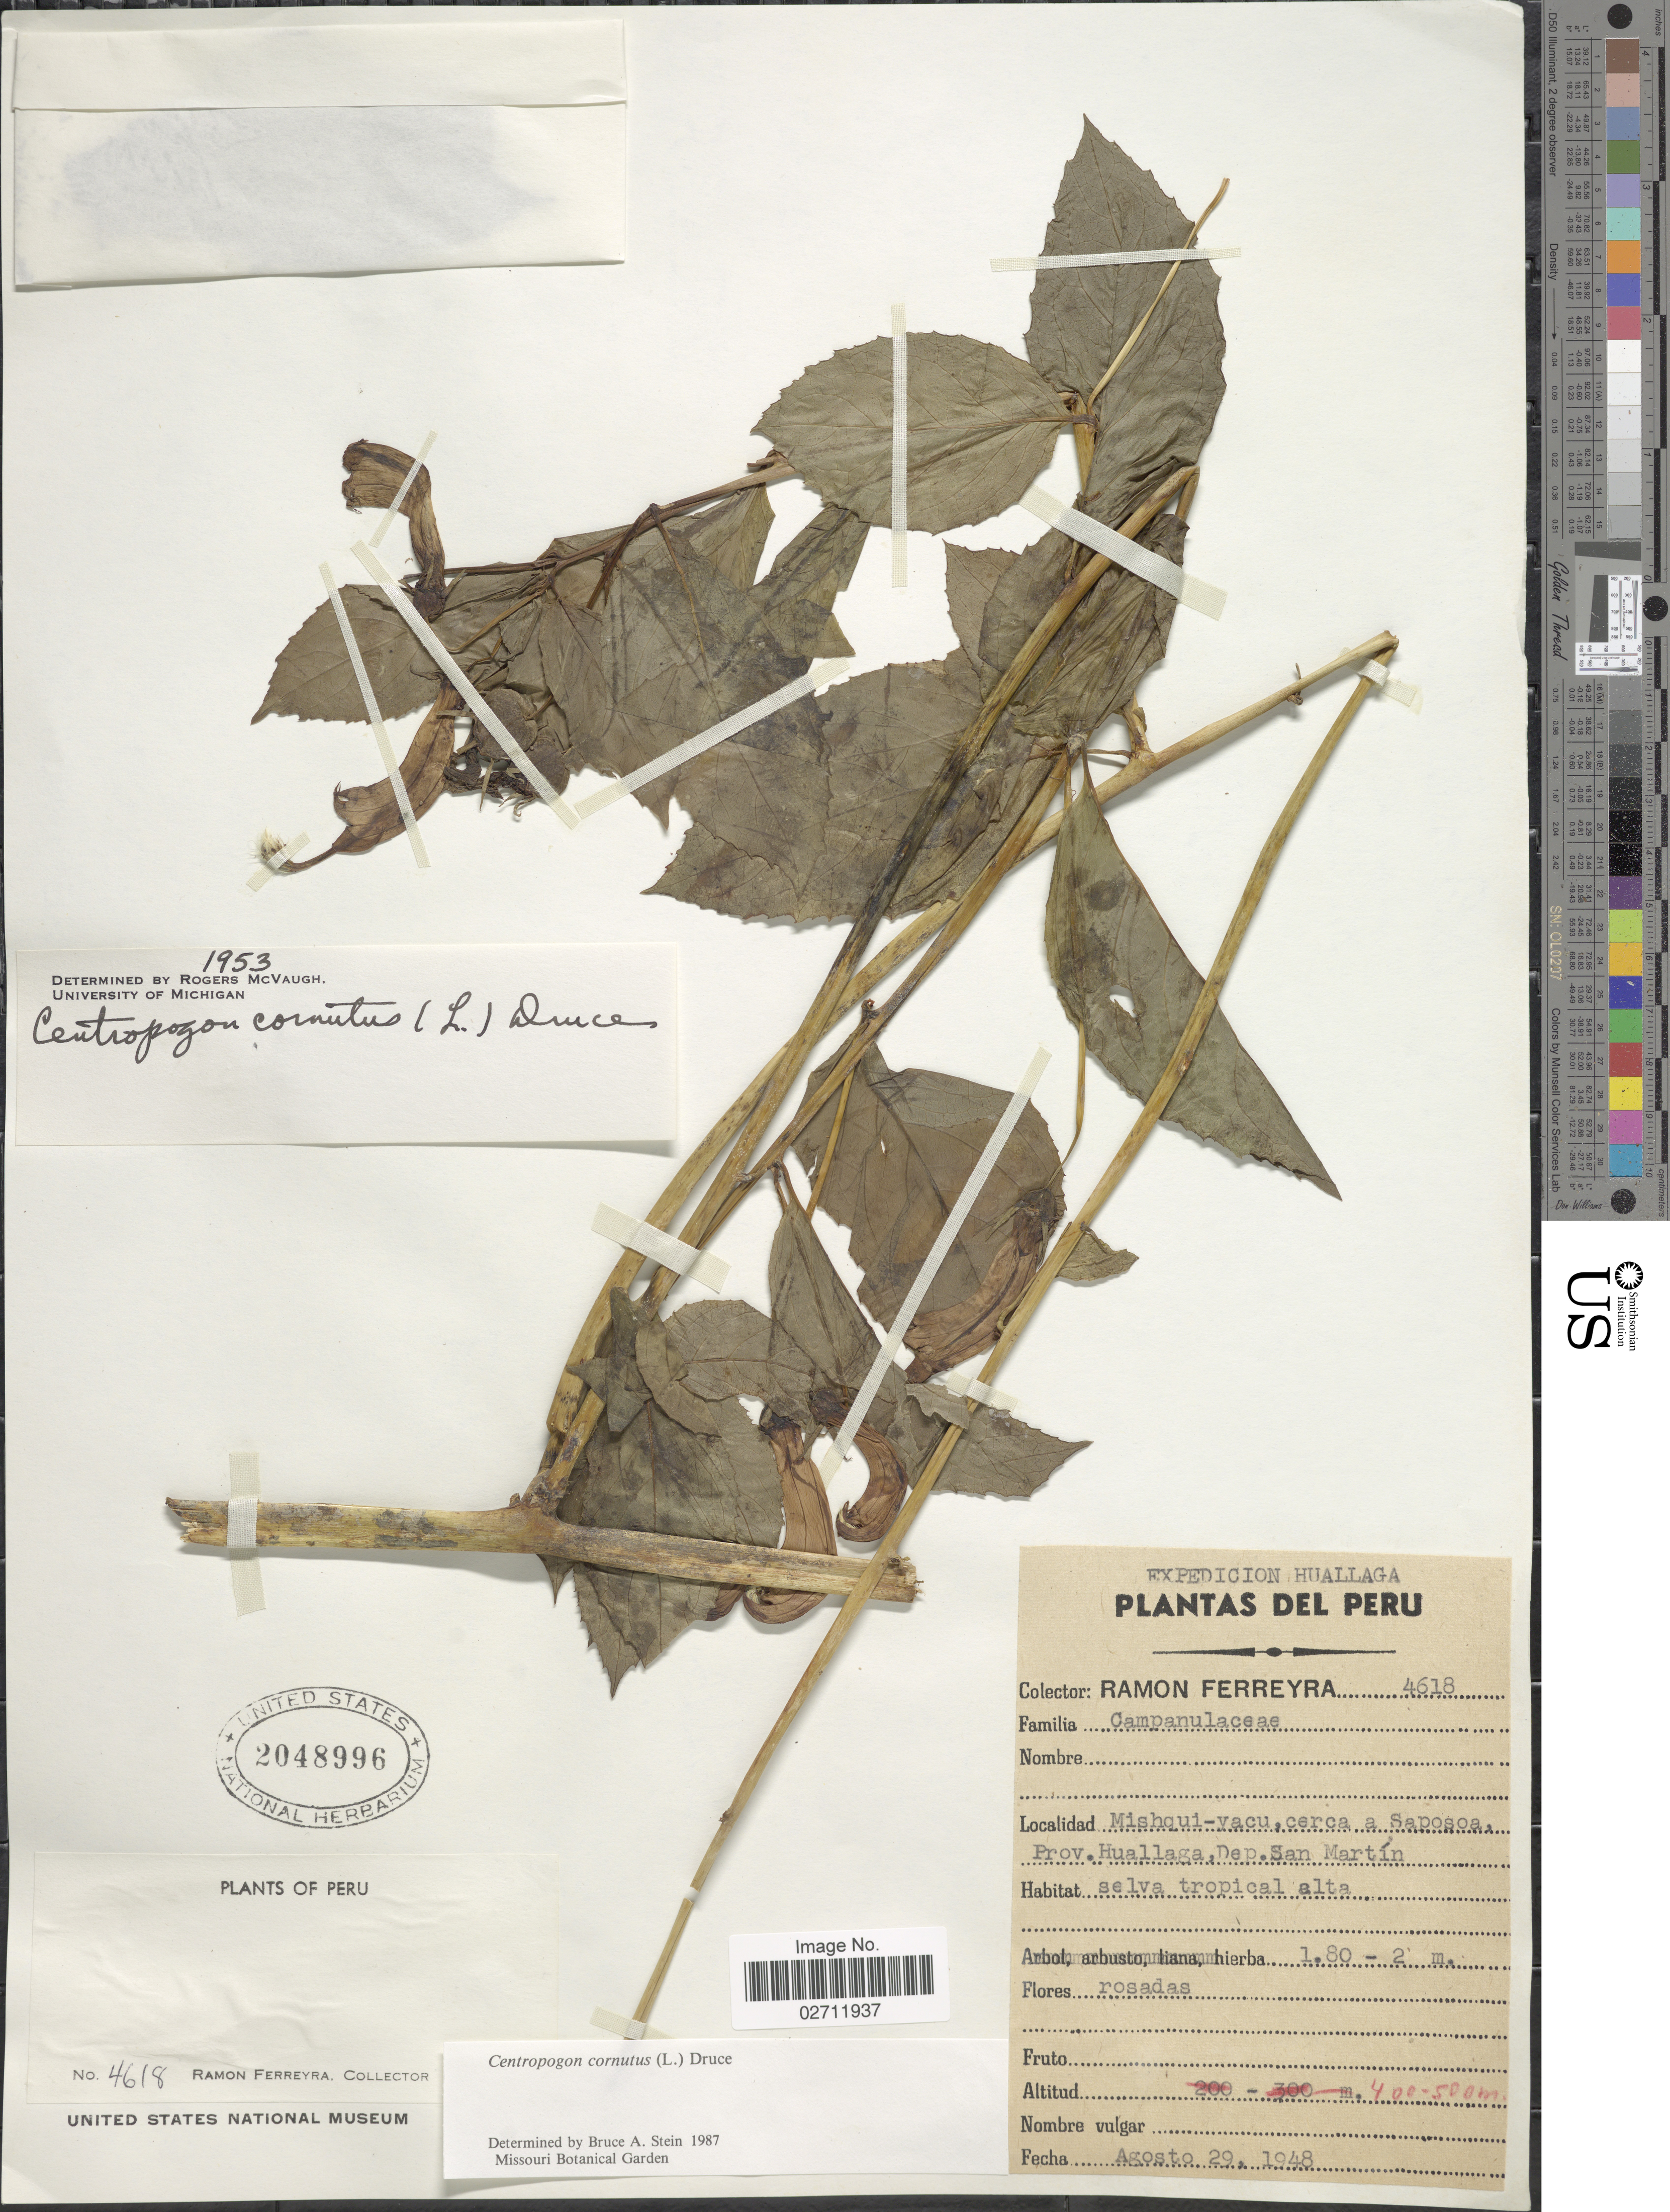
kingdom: Plantae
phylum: Tracheophyta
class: Magnoliopsida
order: Asterales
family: Campanulaceae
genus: Centropogon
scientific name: Centropogon cornutus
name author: (L.) Druce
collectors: R. A. Ferreyra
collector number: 4618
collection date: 1948-08-29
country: Peru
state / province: San Martín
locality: Huallaga, Mishqui-vacu, cerca a Saposoa, Prov. Huallaga.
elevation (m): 400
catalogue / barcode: US 2048996